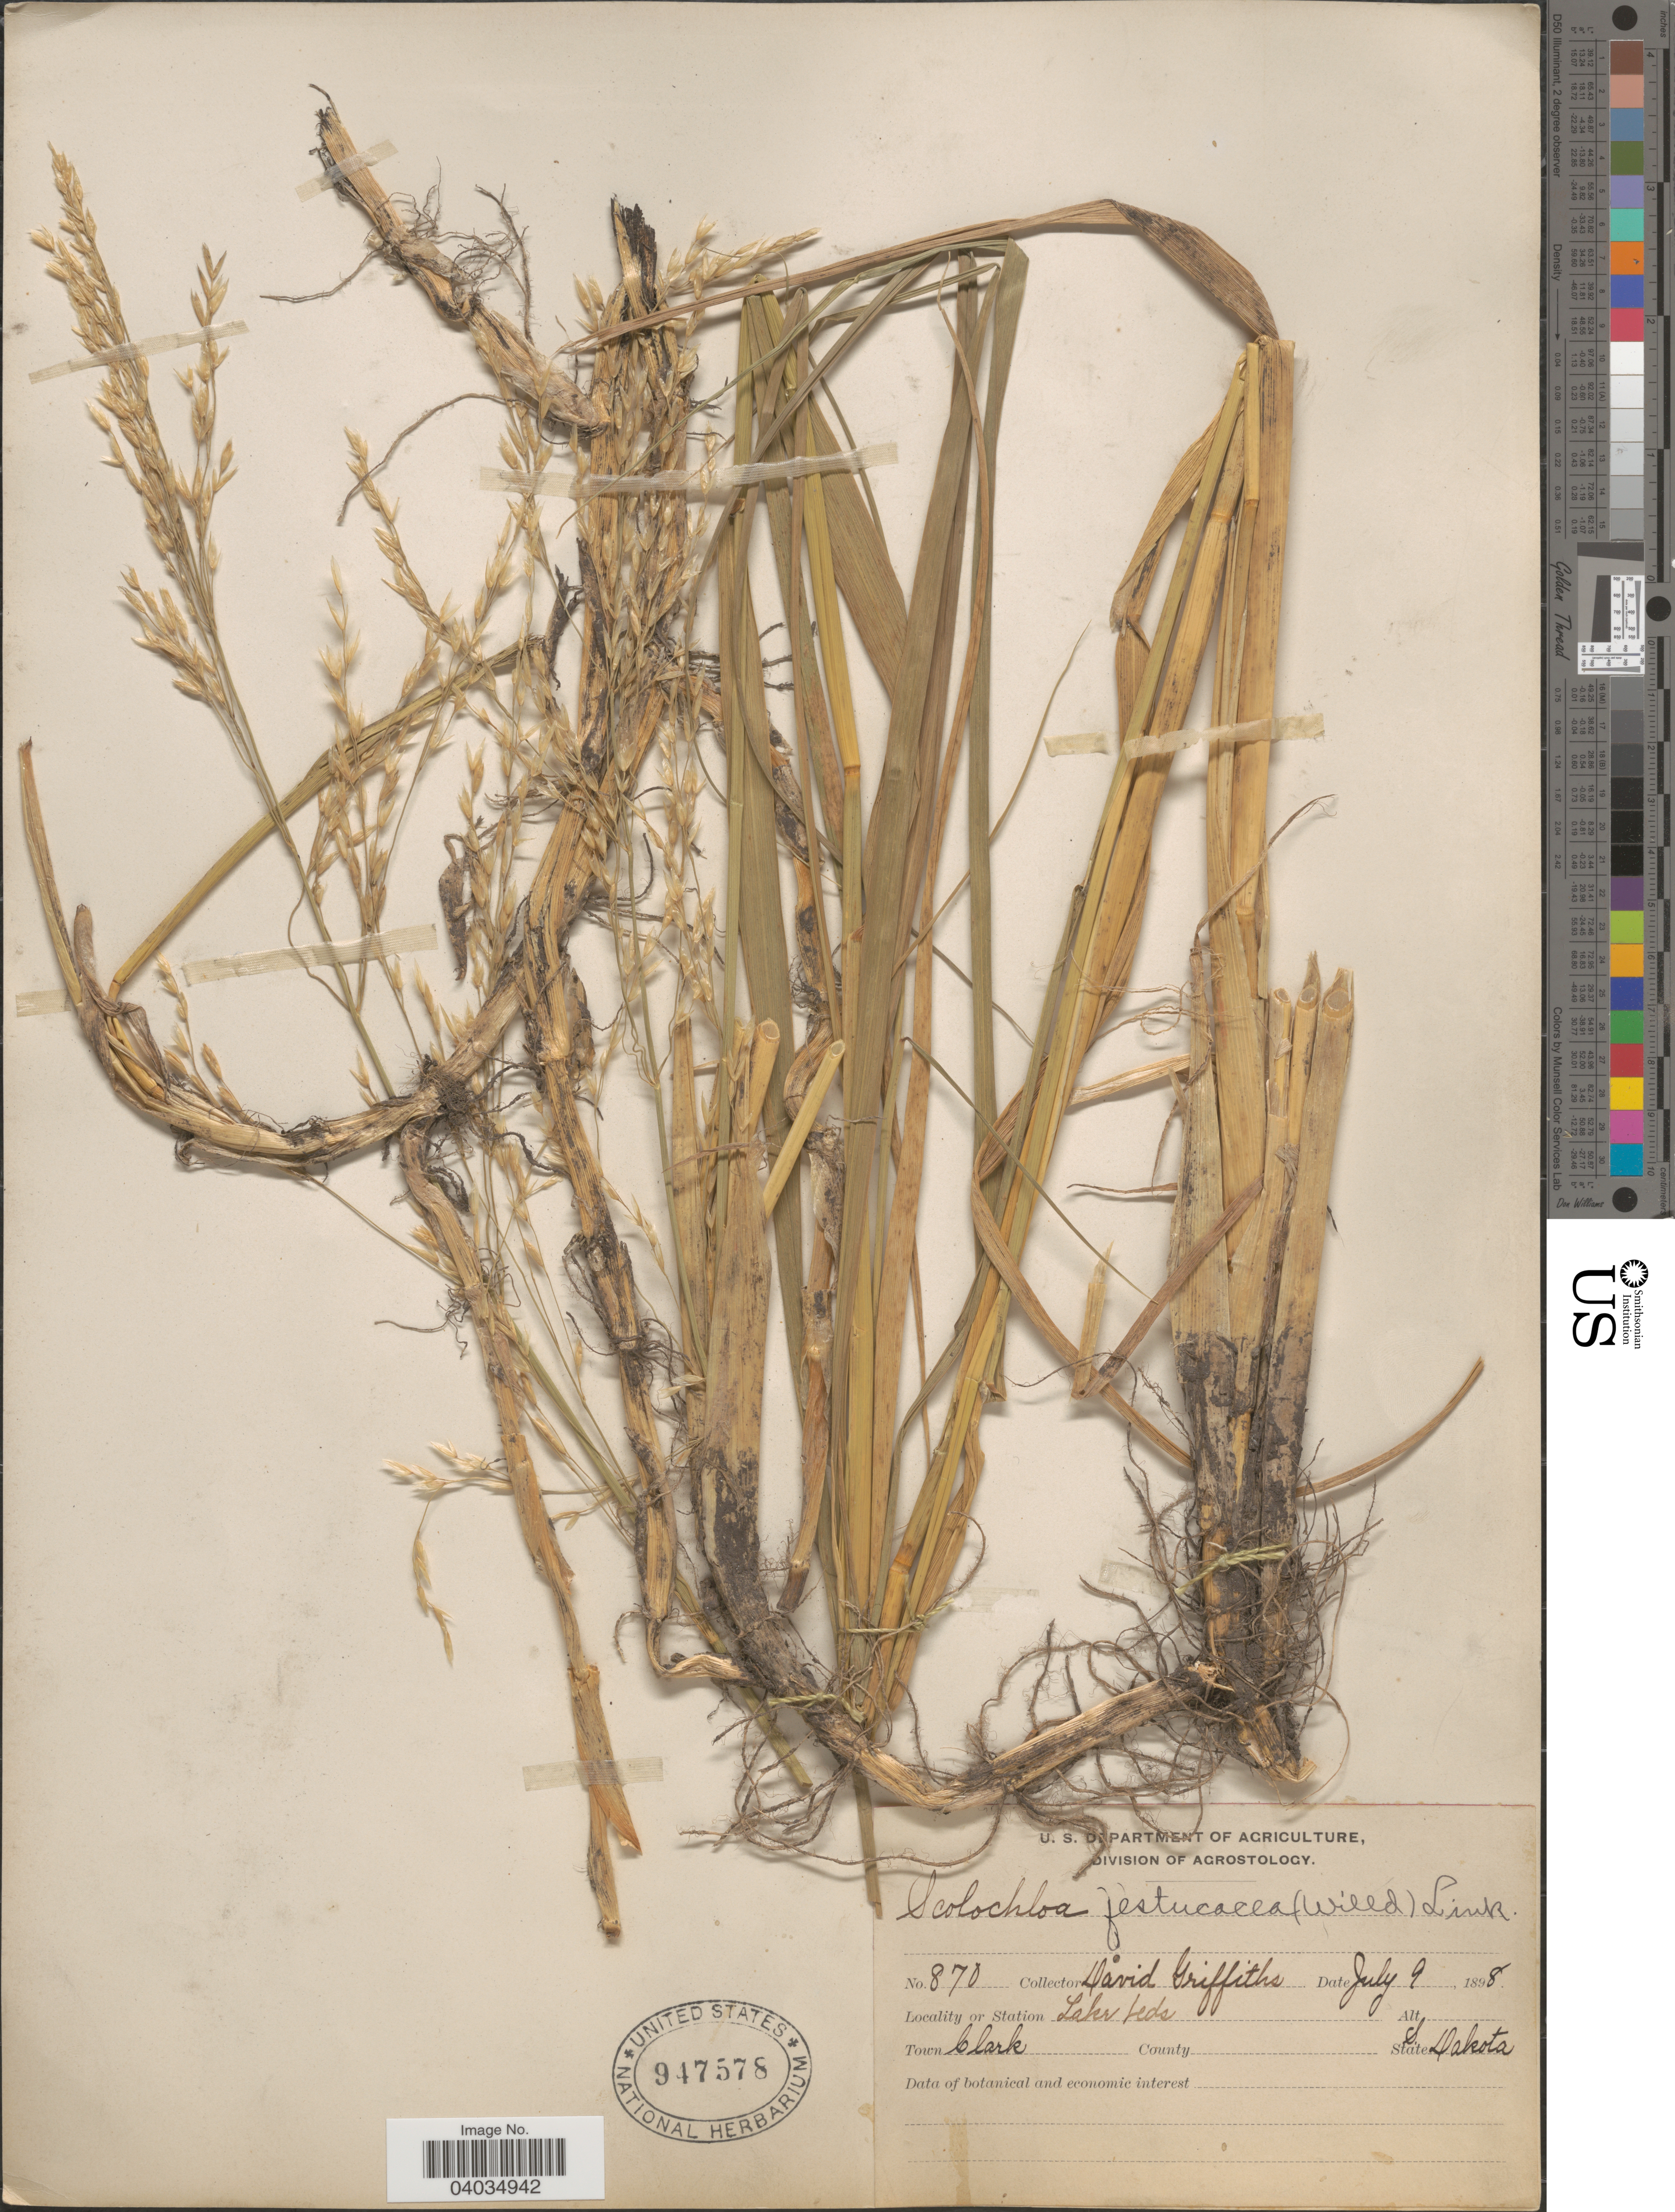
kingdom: Plantae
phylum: Tracheophyta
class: Liliopsida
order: Poales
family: Poaceae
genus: Scolochloa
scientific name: Scolochloa festucacea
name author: (Willd.) Link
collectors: D. Griffiths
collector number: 870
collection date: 1898-07-09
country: United States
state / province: South Dakota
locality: Station Lake beds. Town Clark.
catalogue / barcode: US 947578